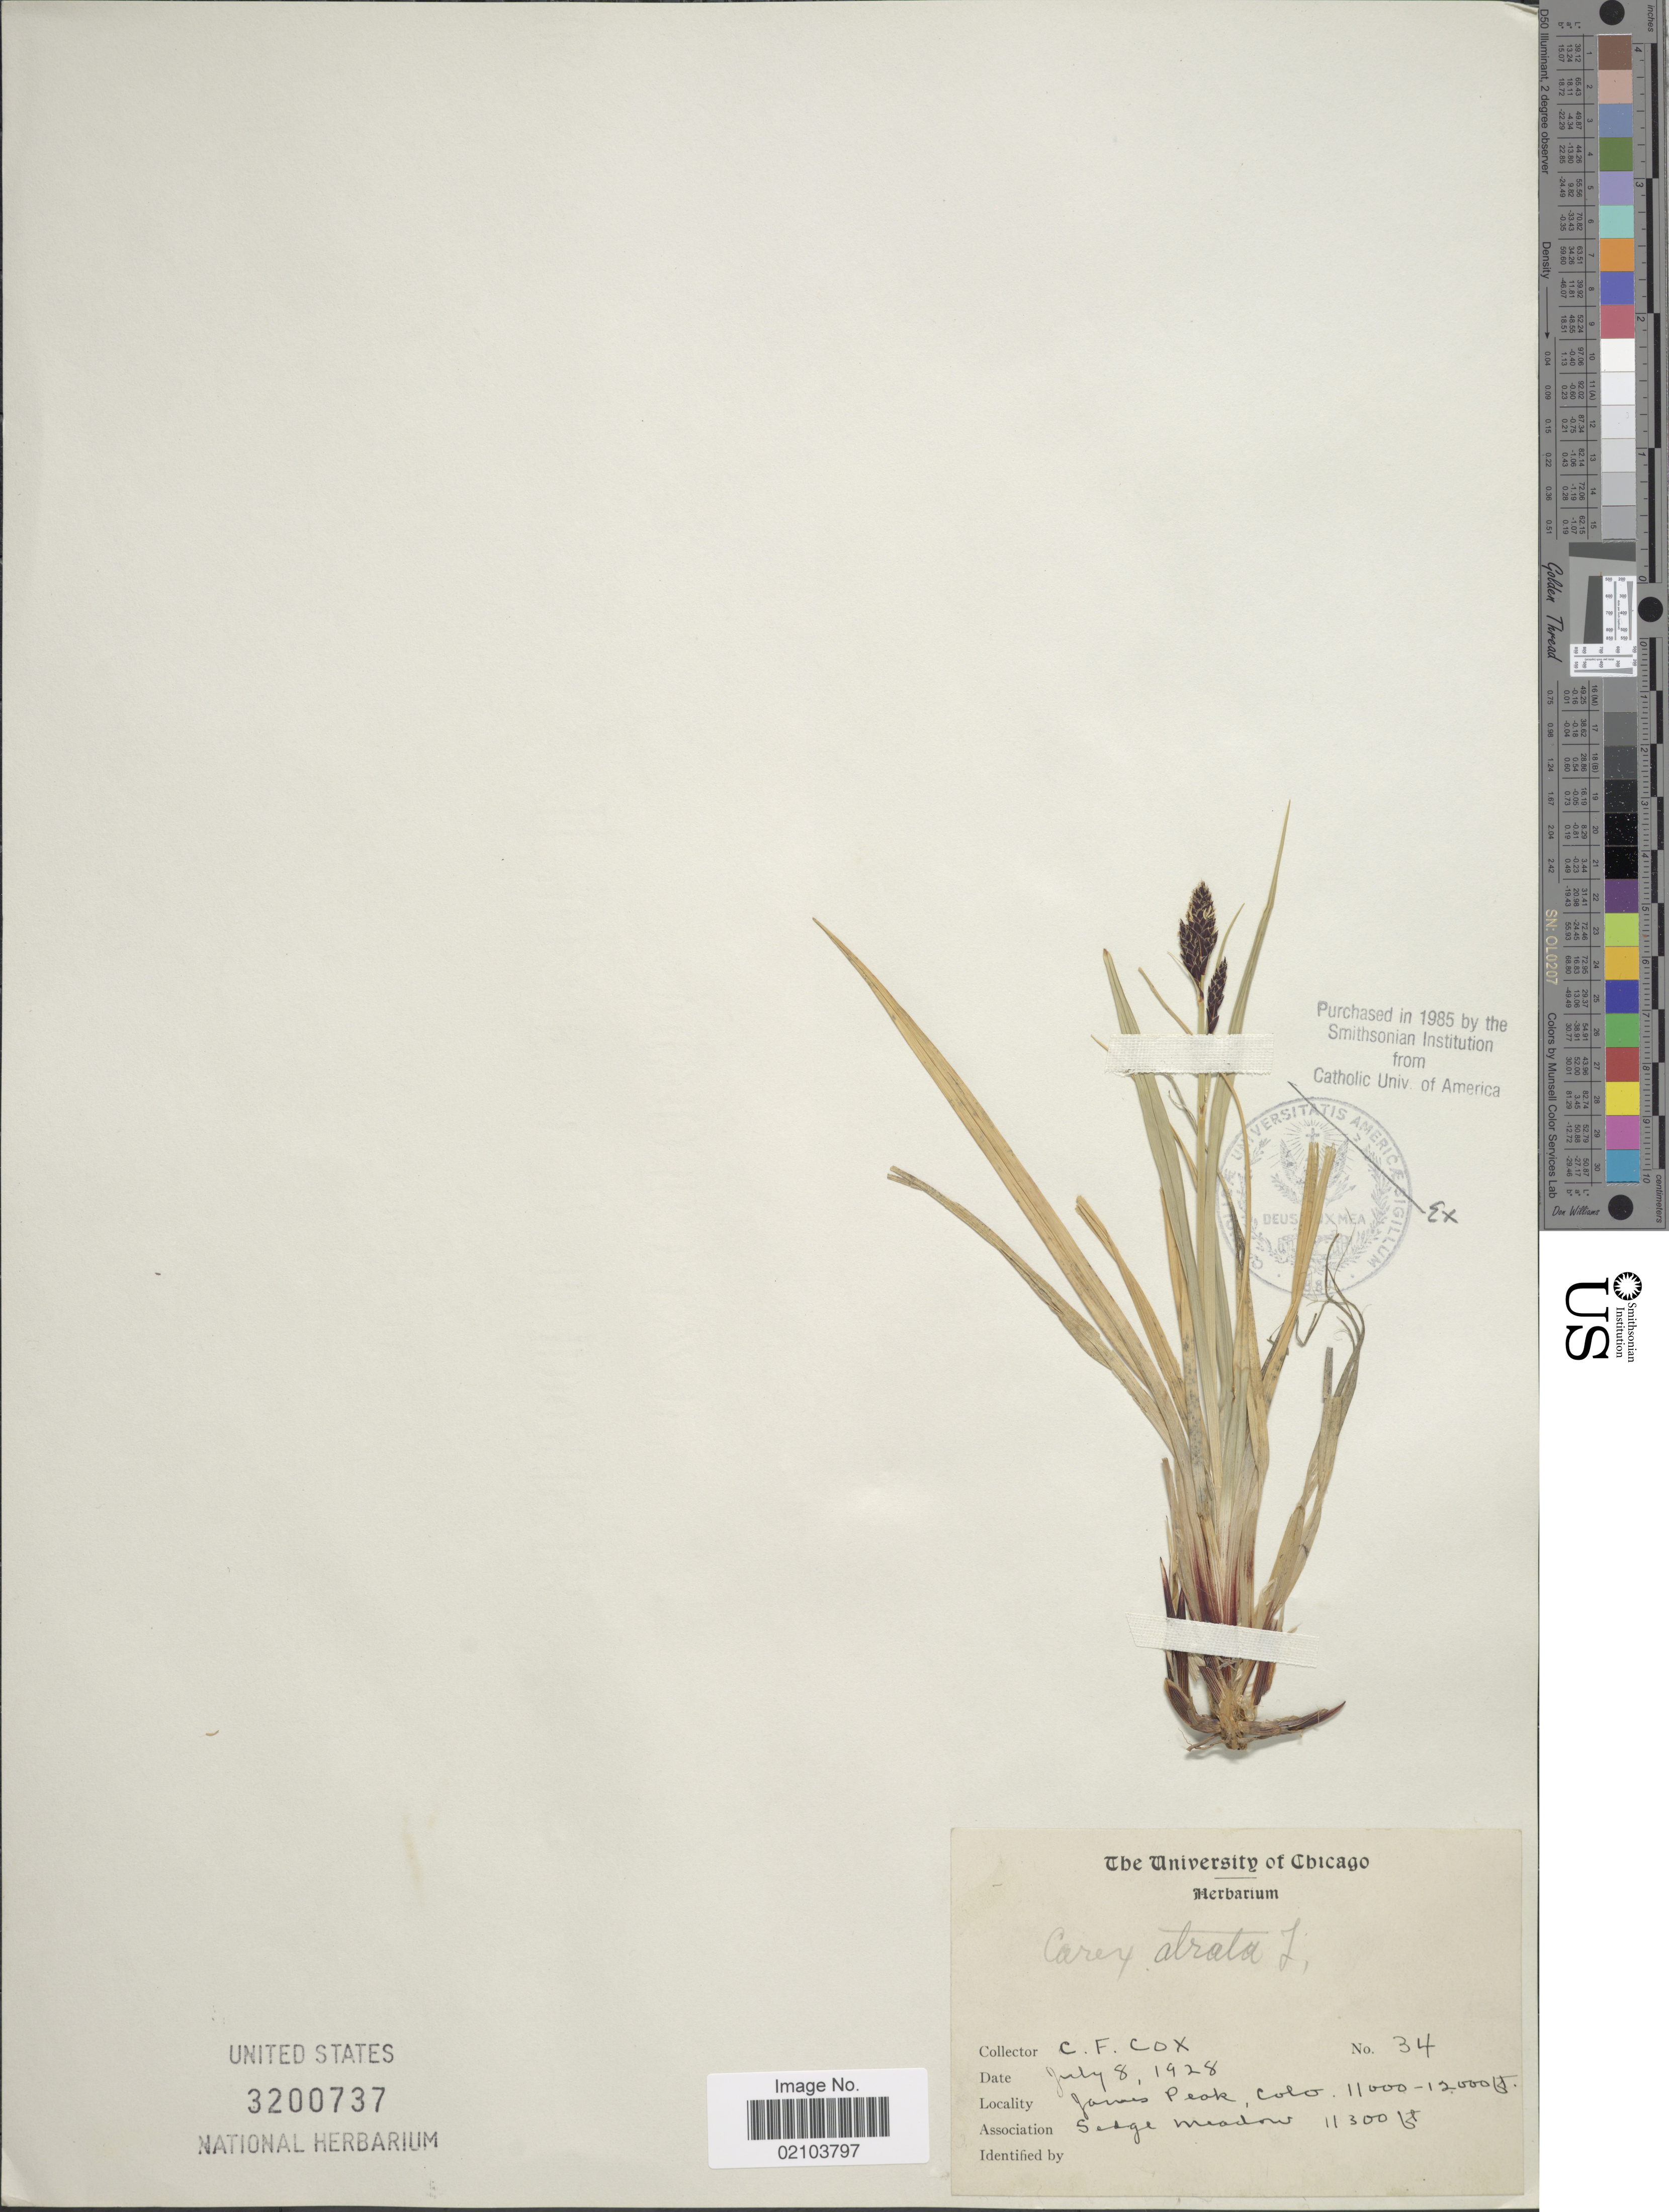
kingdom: Plantae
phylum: Tracheophyta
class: Liliopsida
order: Poales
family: Cyperaceae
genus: Carex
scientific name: Carex atrata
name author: L.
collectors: C. Cox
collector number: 34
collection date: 1928-07-08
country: United States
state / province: Colorado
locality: James Peak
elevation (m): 3444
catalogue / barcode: US 3200737